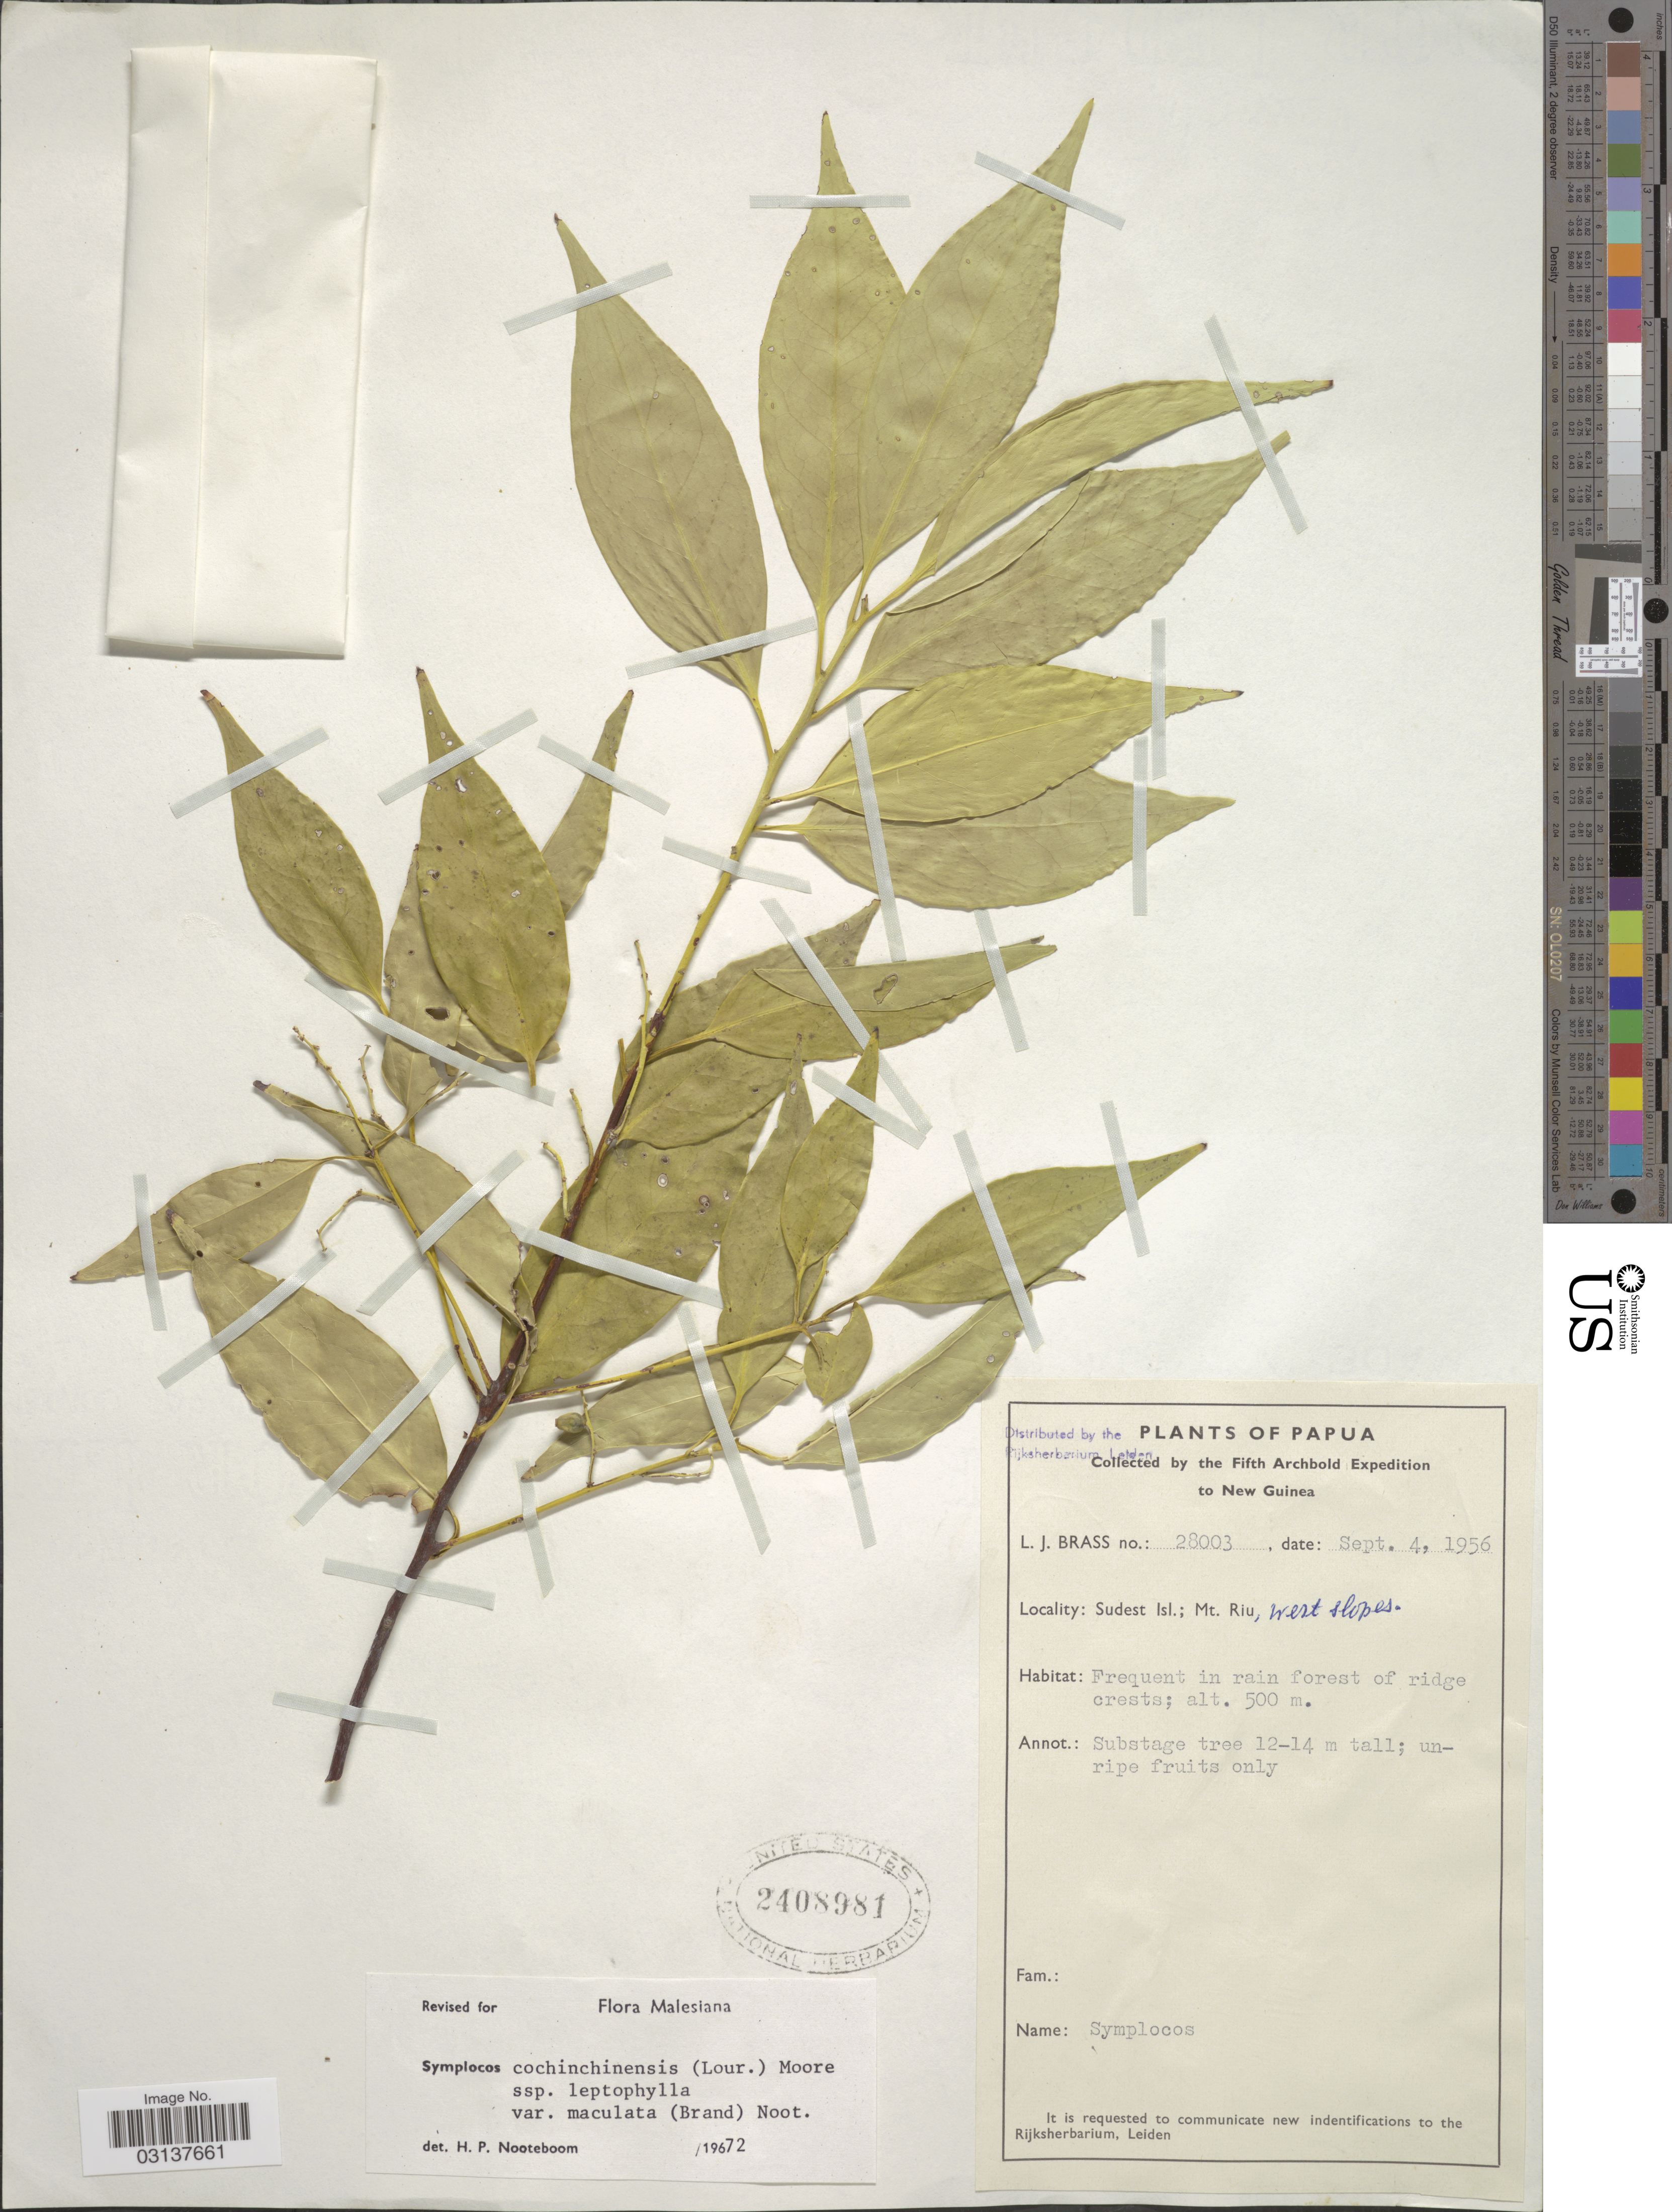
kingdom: Plantae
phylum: Tracheophyta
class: Magnoliopsida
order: Ericales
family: Symplocaceae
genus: Symplocos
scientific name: Symplocos cochinchinensis var. maculata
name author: (Brand) Noot.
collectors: L. J. Brass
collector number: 28003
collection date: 1956-09-04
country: Papua New Guinea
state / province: Milne Bay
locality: Papua, New Guinea, Sudest Isl.; Mt. Riu, west slopes.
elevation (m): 500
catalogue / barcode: US 2408981